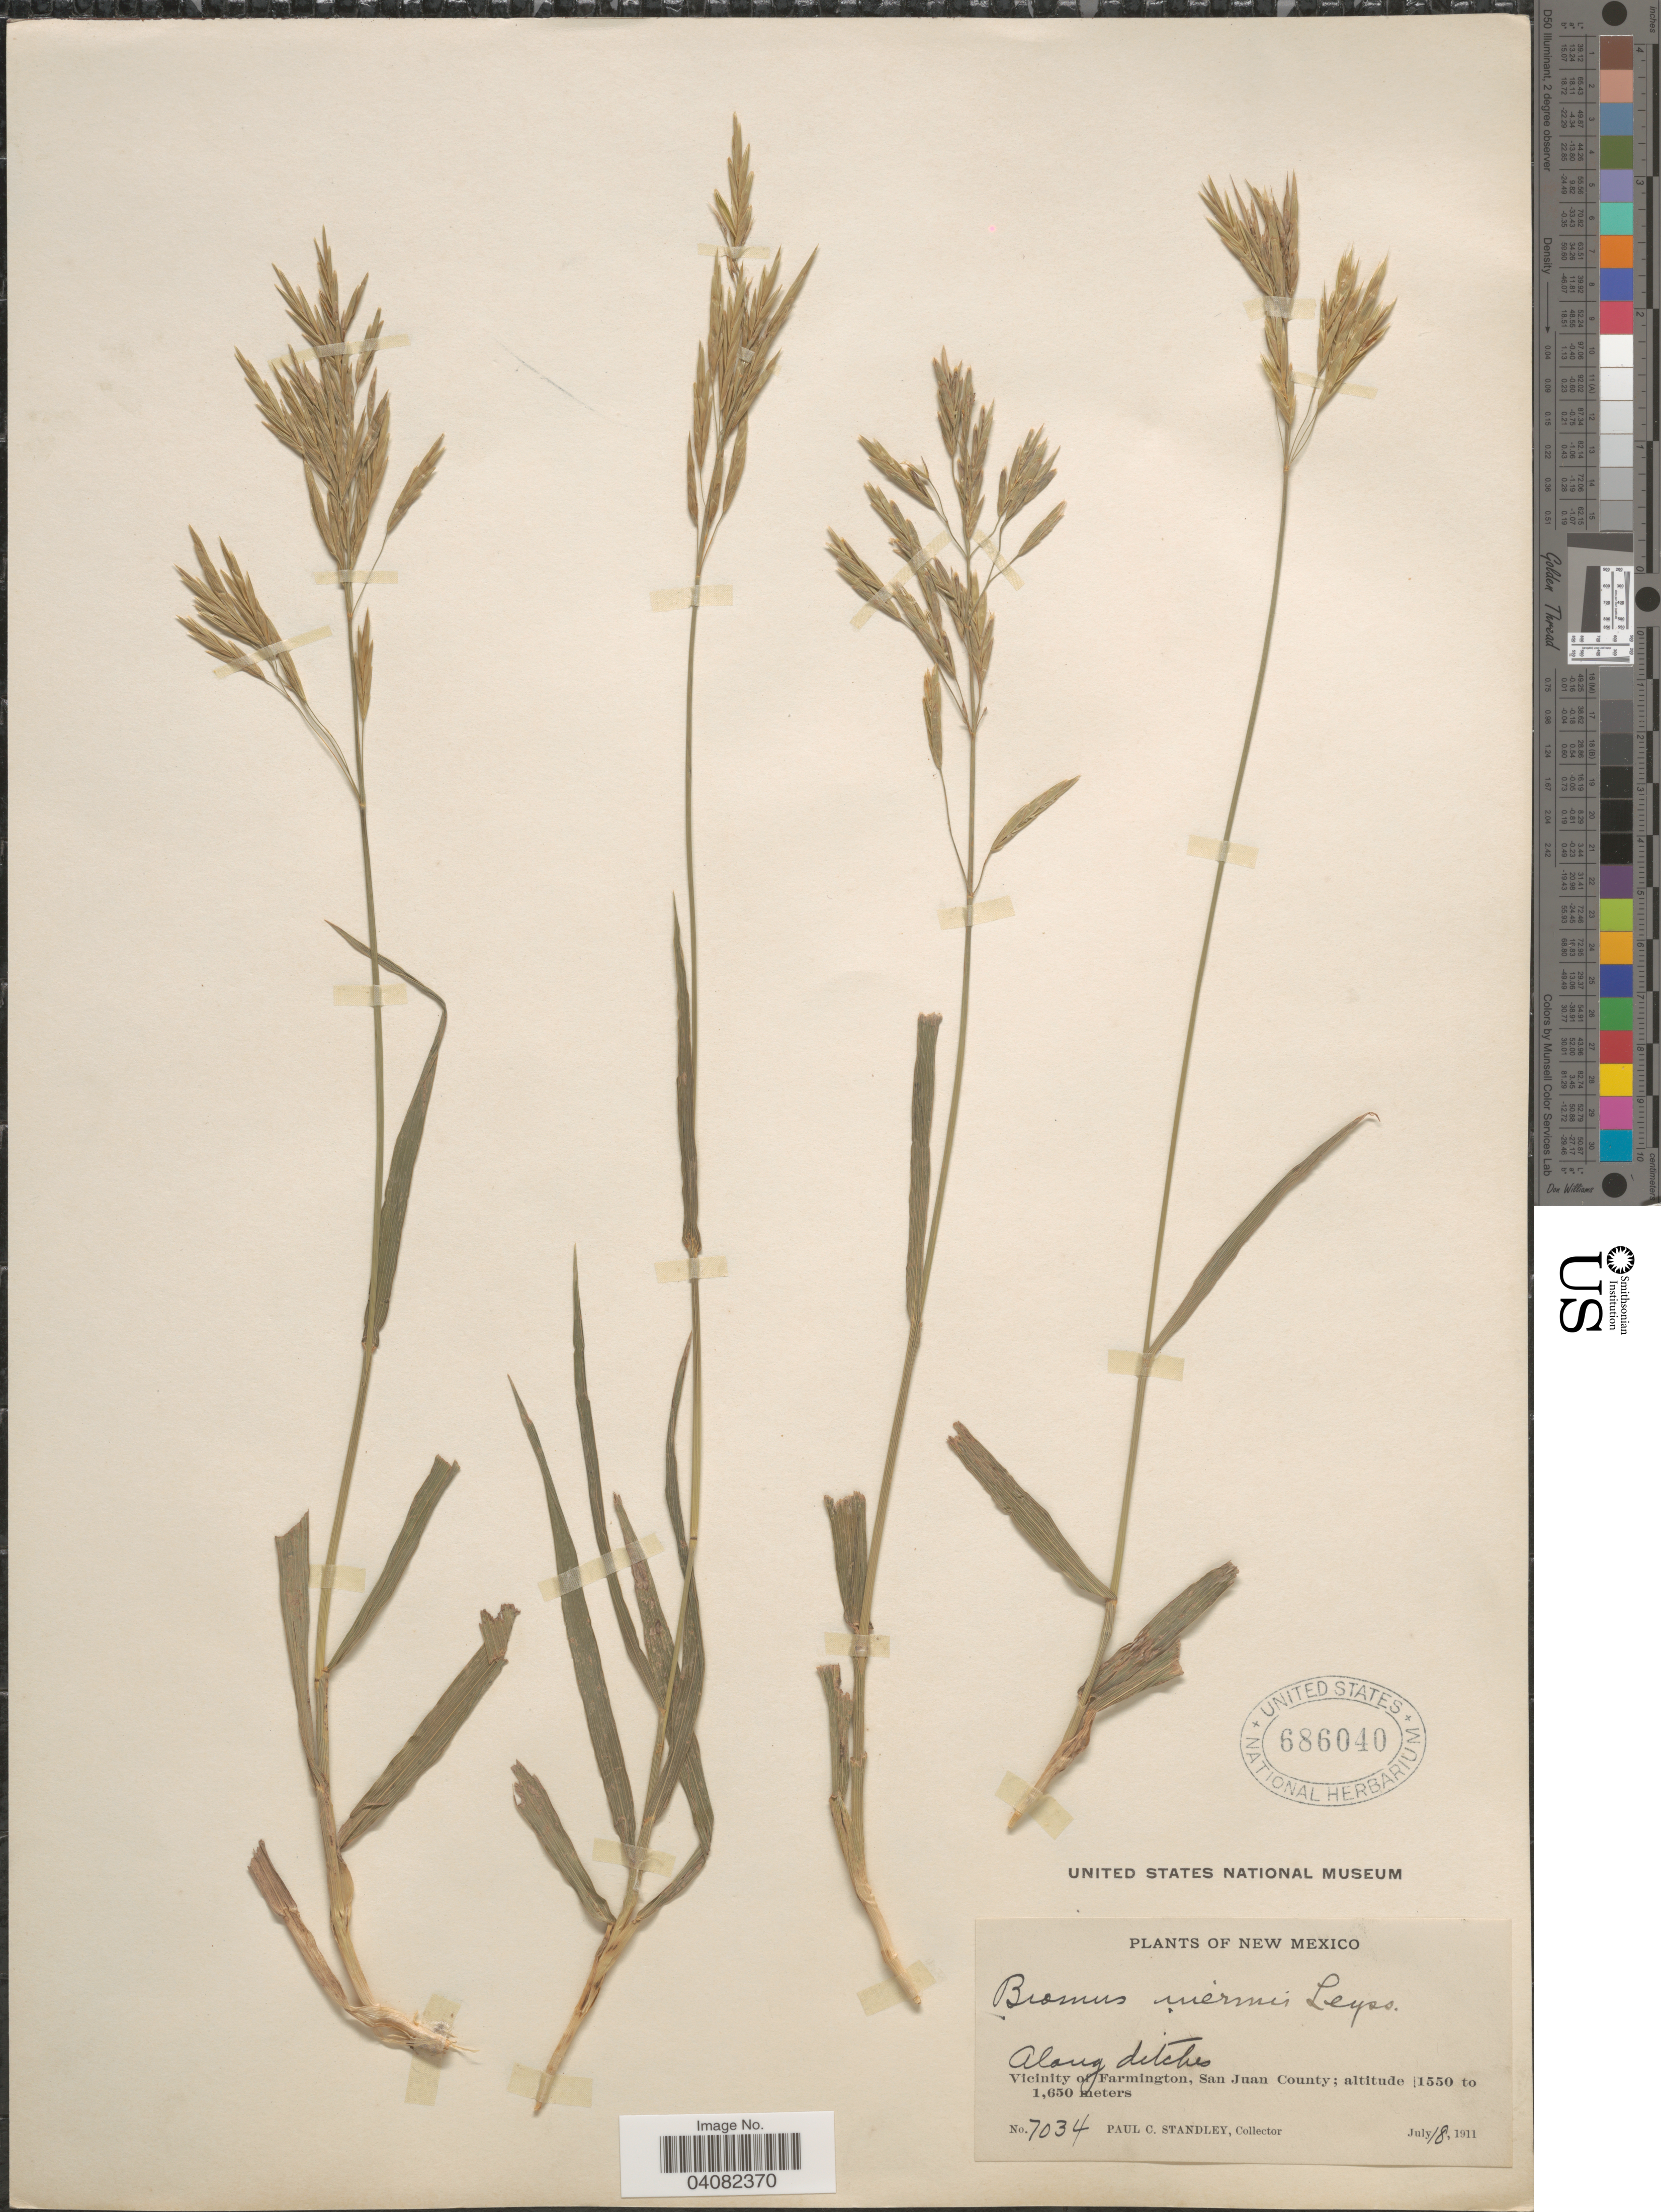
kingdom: Plantae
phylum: Tracheophyta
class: Liliopsida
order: Poales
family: Poaceae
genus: Bromus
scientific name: Bromus inermis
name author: Leyss.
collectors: P. C. Standley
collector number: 7034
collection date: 1911-07-18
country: United States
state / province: New Mexico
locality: Along ditches. Vicinity of Farmington, San Juan County.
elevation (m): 1550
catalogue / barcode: US 686040